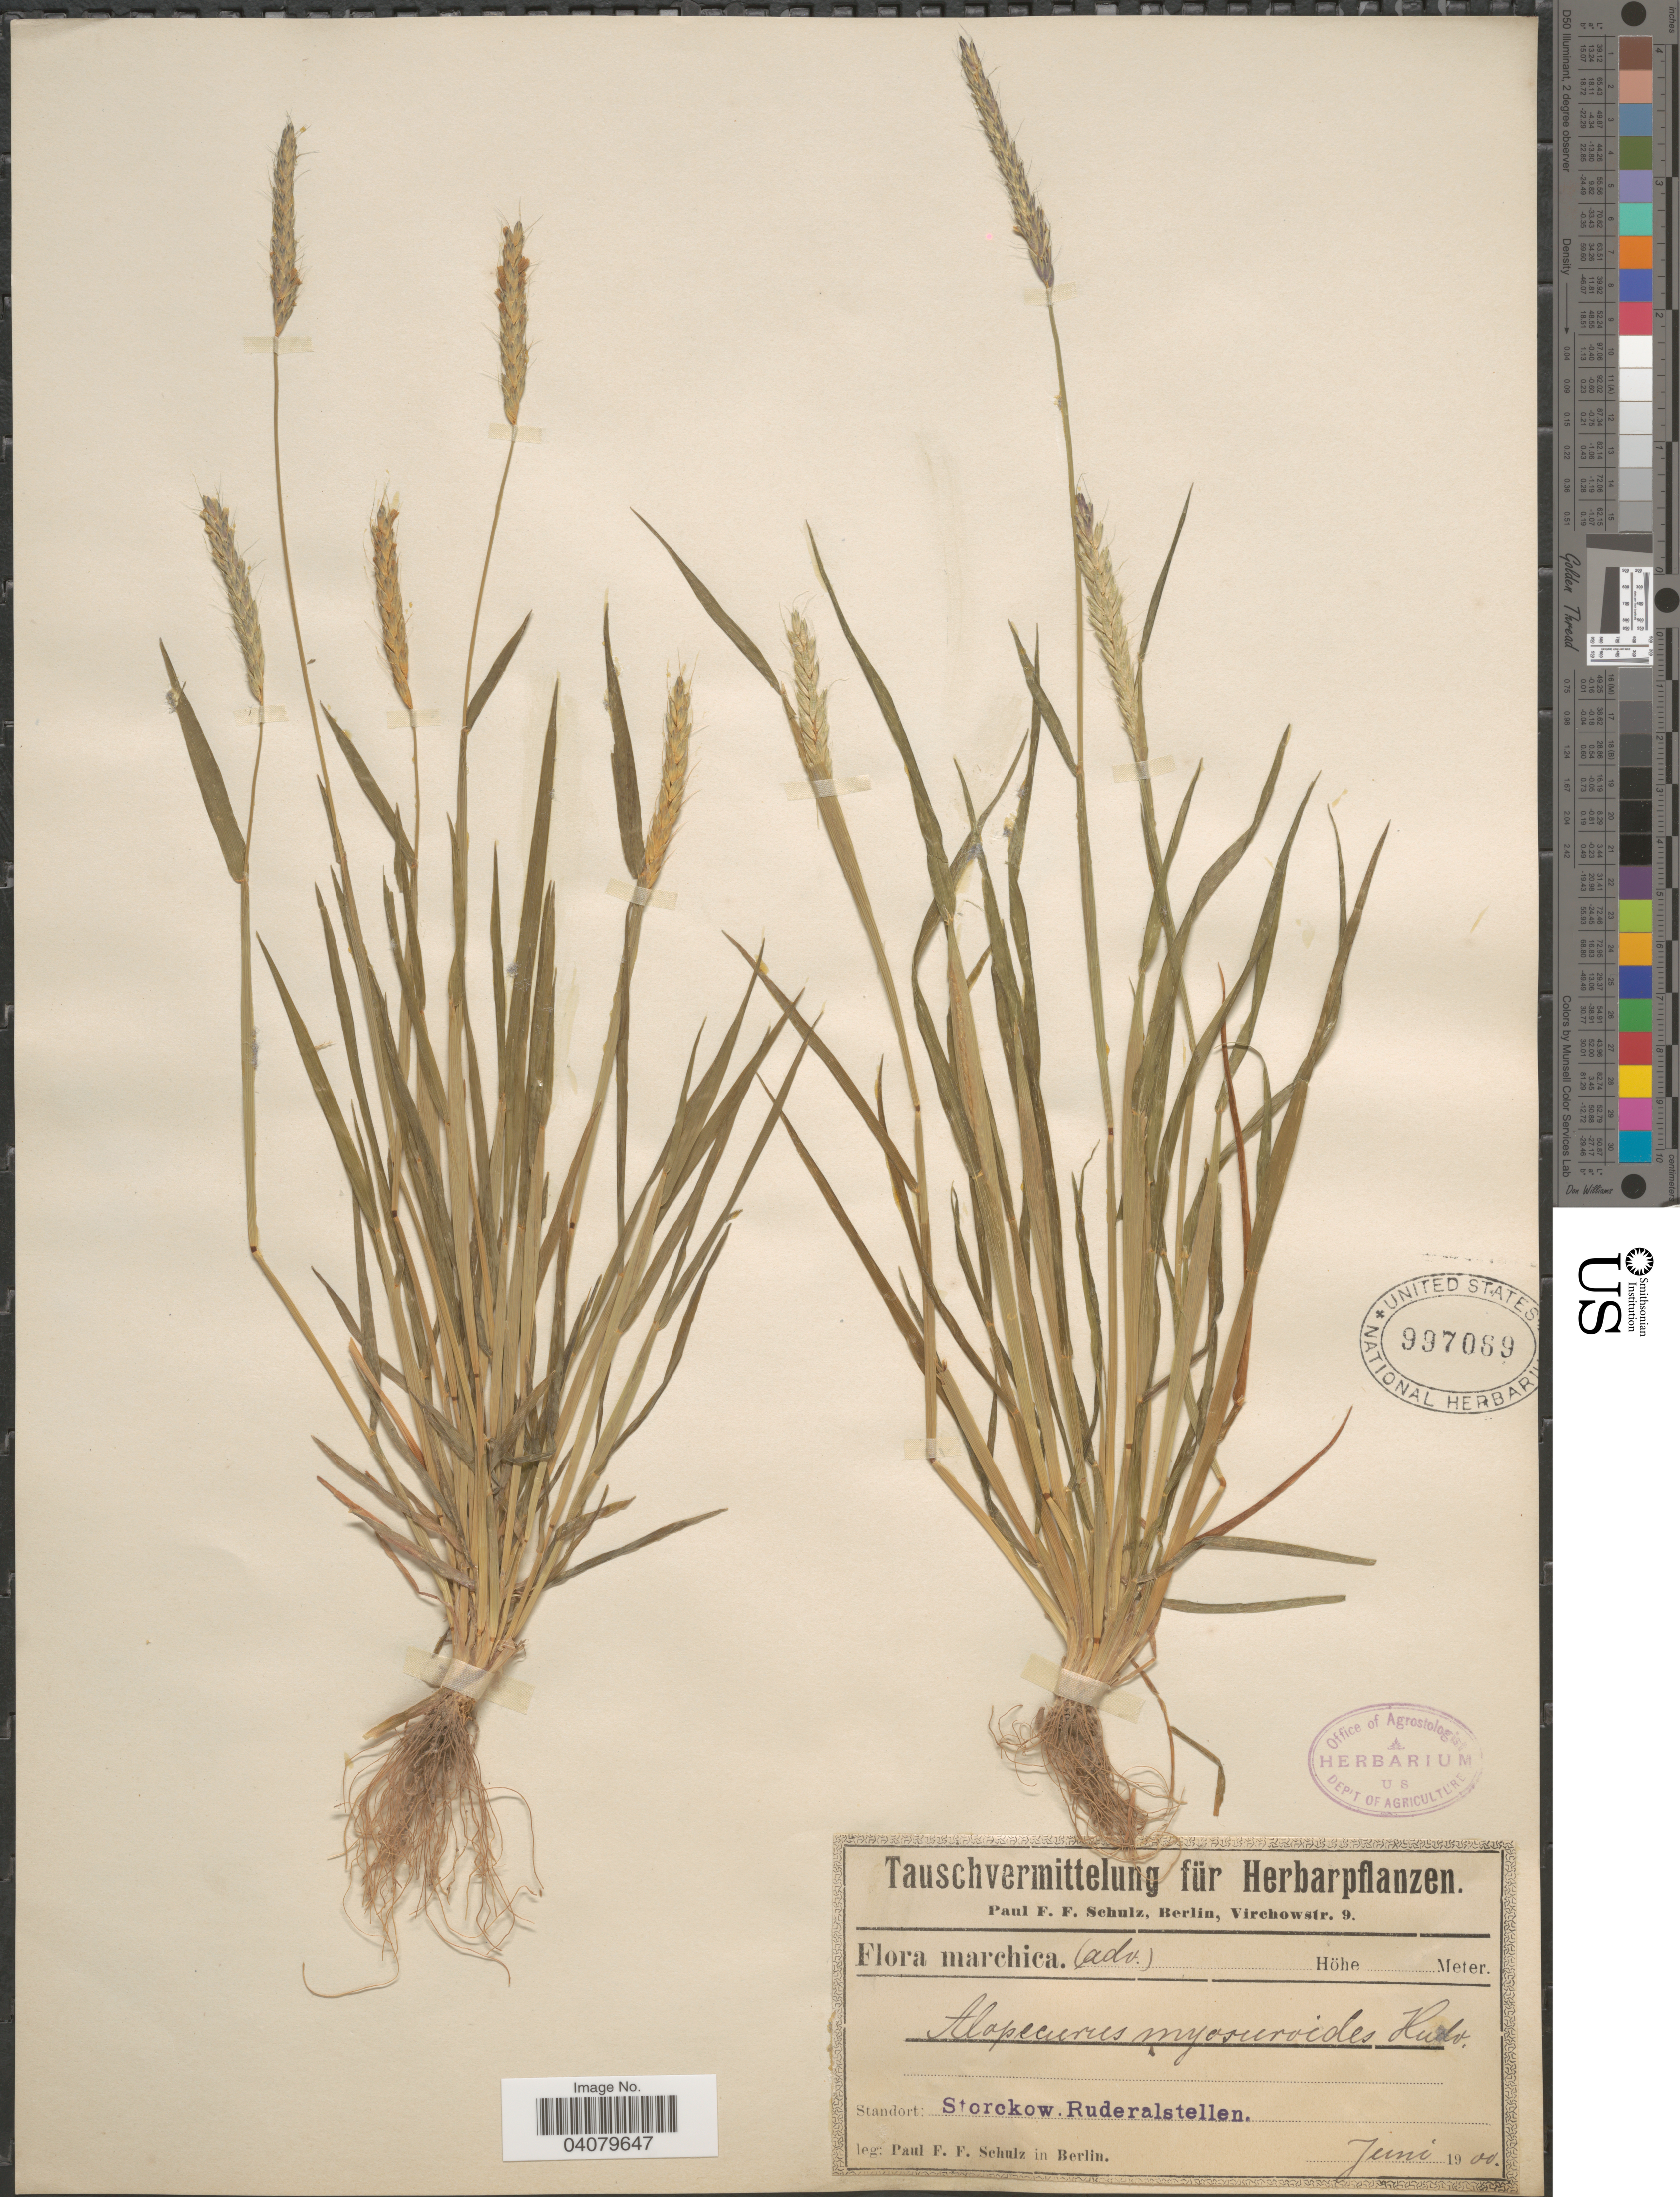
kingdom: Plantae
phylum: Tracheophyta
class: Liliopsida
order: Poales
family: Poaceae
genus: Alopecurus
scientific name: Alopecurus myosuroides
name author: Huds.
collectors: P. F. Schulz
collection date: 1900-06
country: Germany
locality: Marchica. Storckow. Ruderalstellen.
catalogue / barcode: US 997069